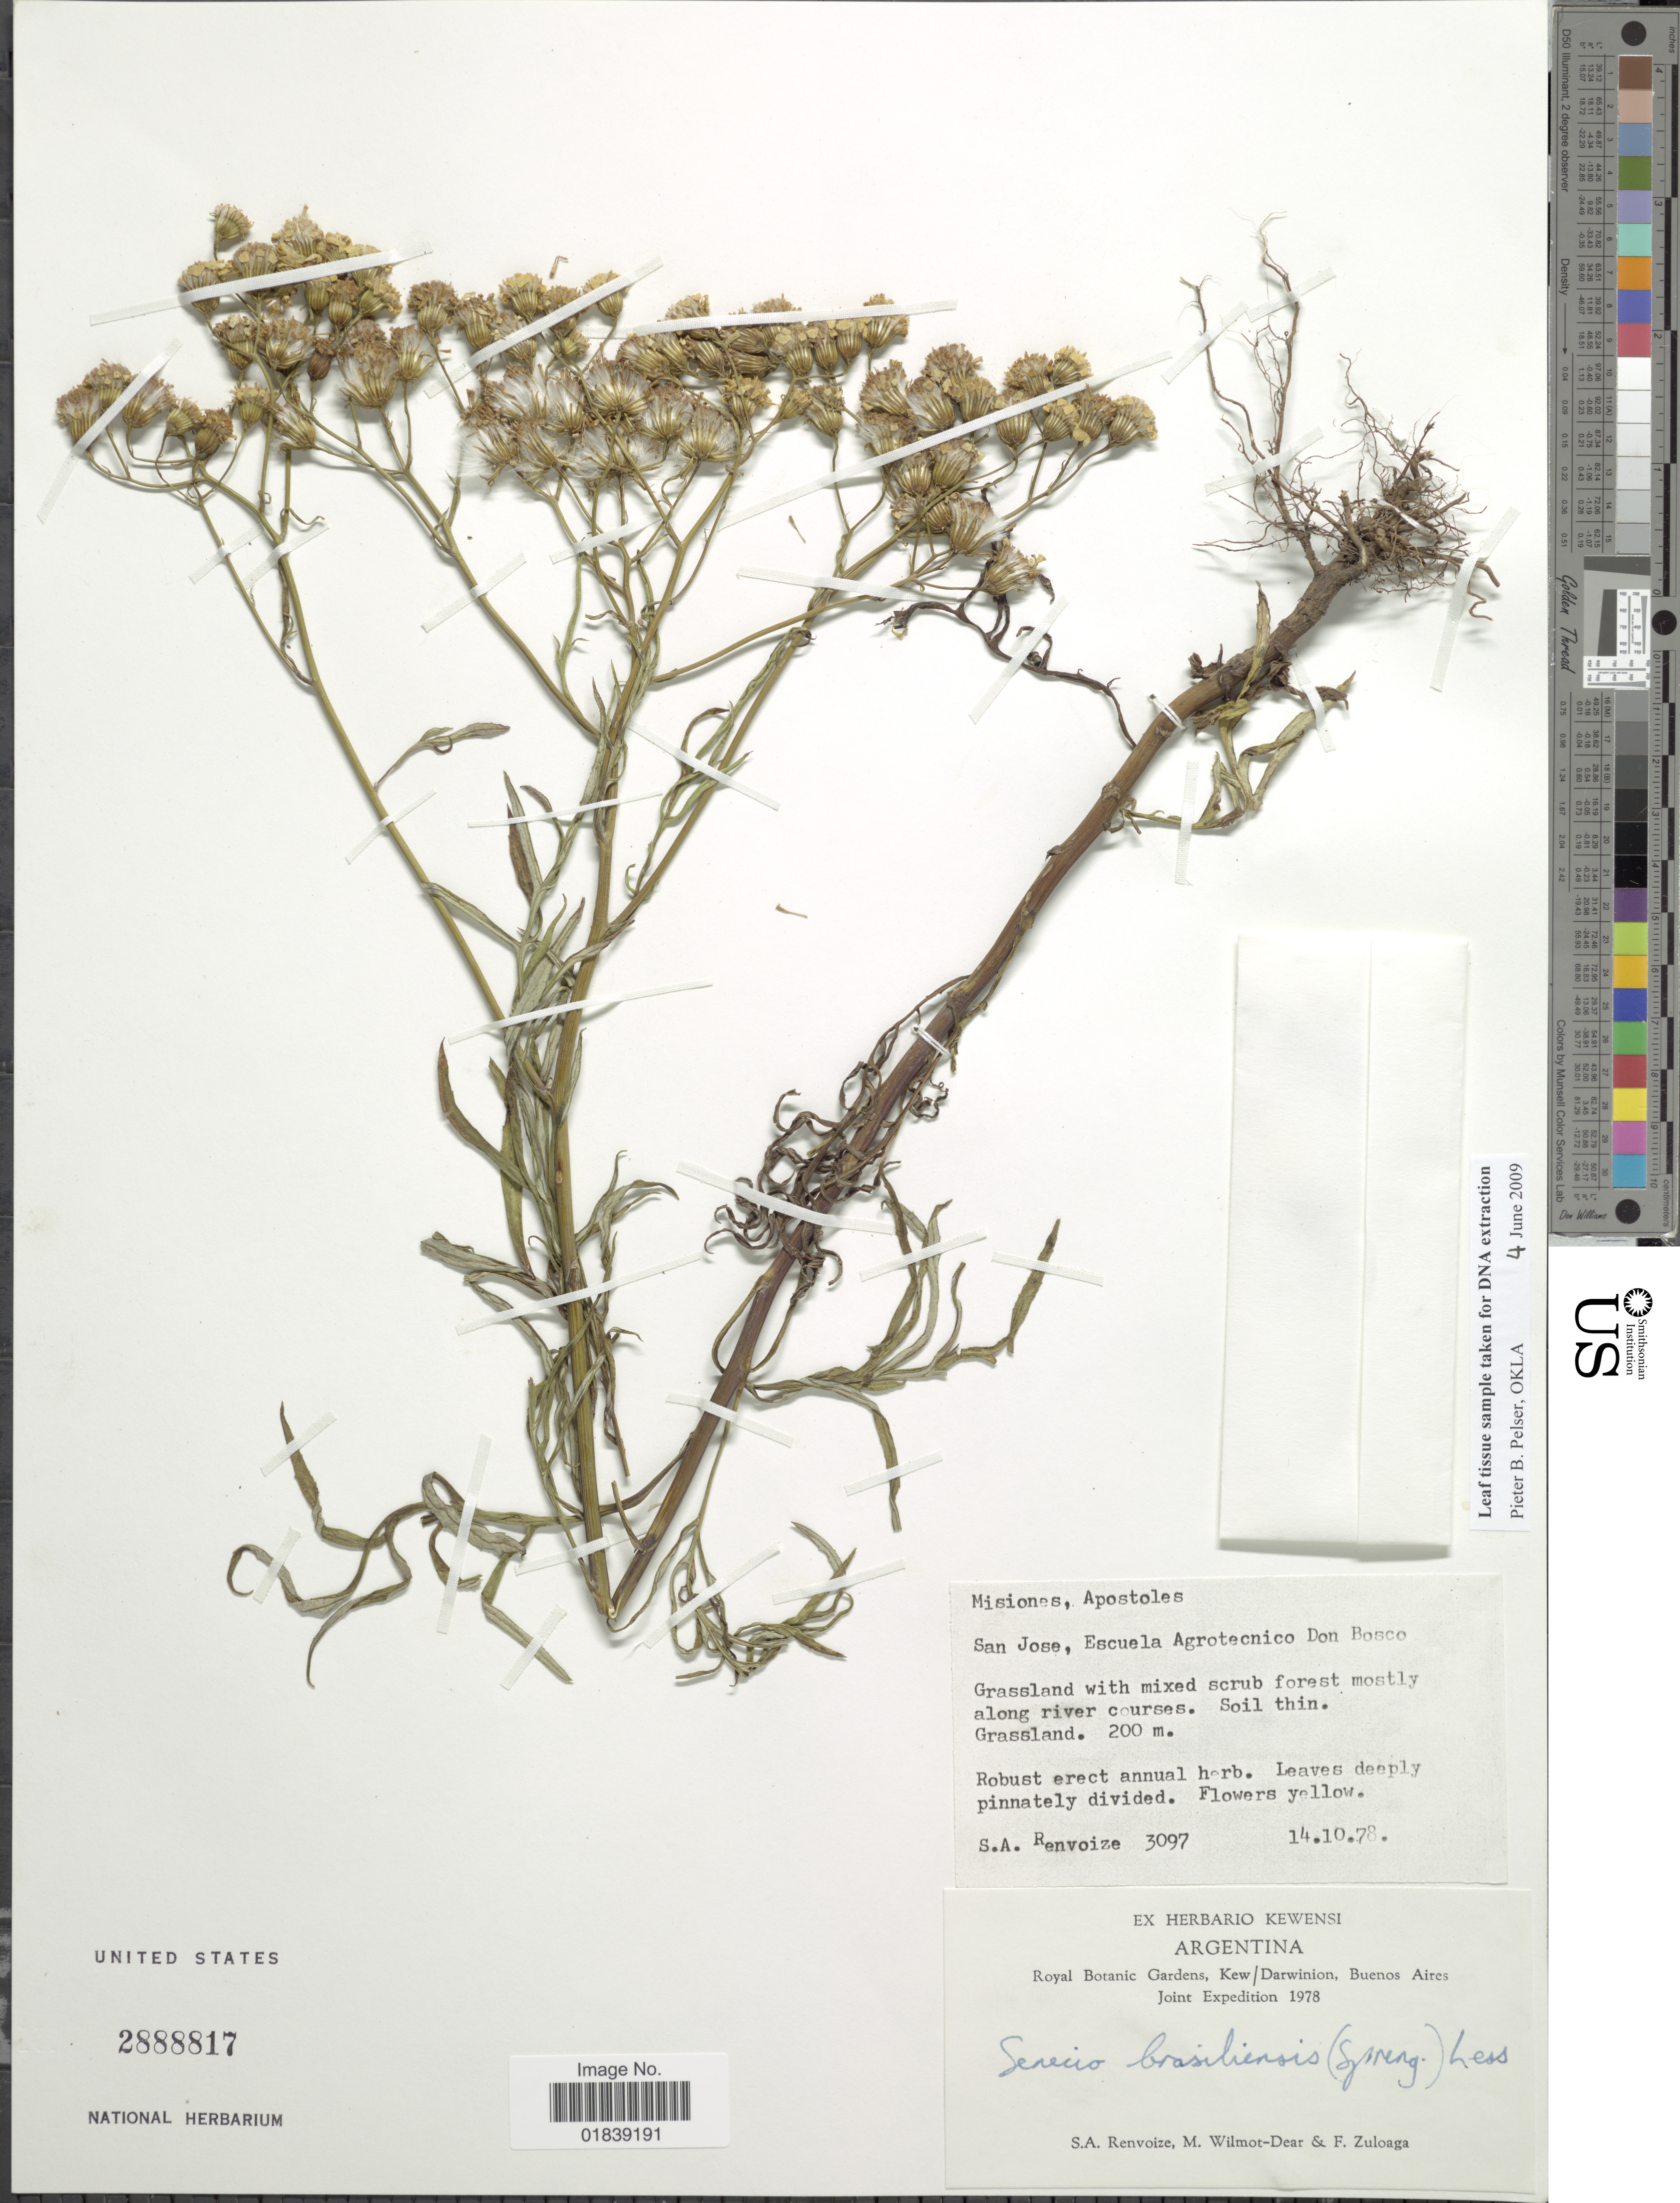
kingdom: Plantae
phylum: Tracheophyta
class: Magnoliopsida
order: Asterales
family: Asteraceae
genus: Senecio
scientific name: Senecio brasiliensis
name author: (Spreng.) Less.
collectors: S. A. Renvoize, M. Wilmot-Dear & F. Zuloaga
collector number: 3097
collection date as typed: Transcribed d/m/y: 14/10/78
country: Argentina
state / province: Misiones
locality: Apostoles, San Jose, Escuela Agrotecnico Don Bosco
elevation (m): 200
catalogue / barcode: US 2888817